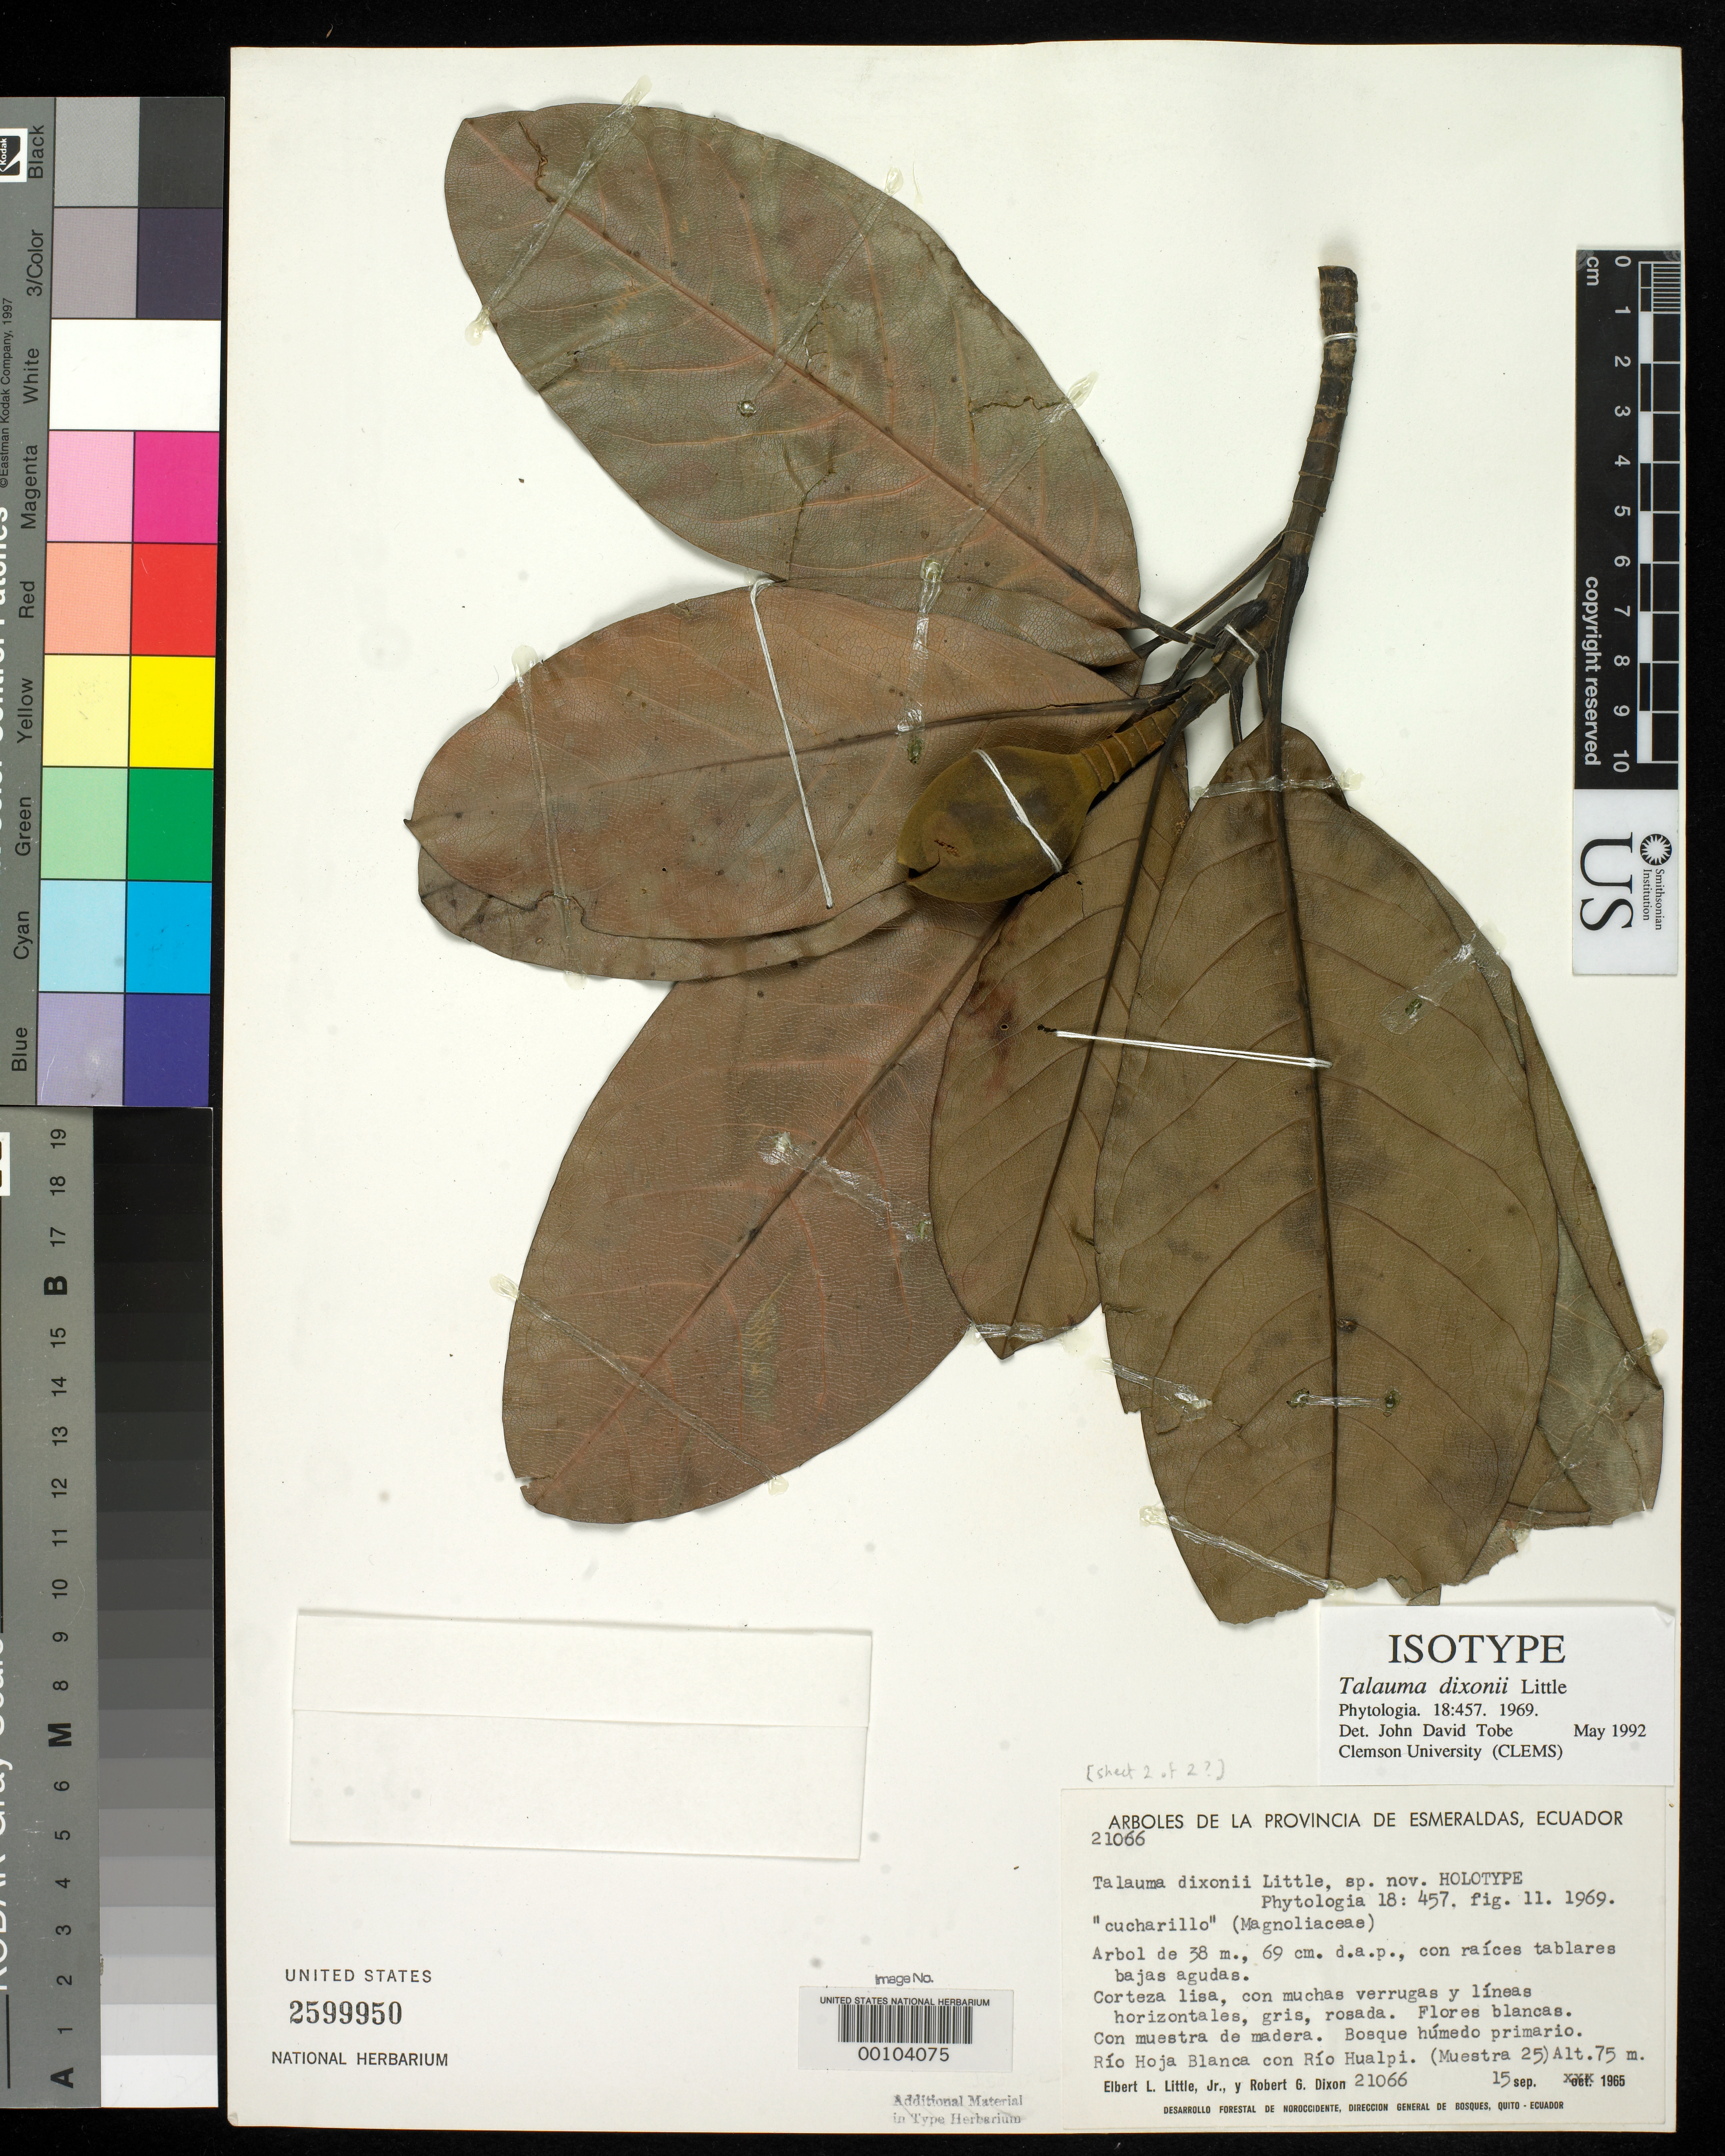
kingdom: Plantae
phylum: Tracheophyta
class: Magnoliopsida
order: Magnoliales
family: Magnoliaceae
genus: Talauma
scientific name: Talauma dixonii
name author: Little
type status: Holotype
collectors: E. L. Little & R. G. Dixon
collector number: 21066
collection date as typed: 15 Sep 1965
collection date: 1965-09-15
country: Ecuador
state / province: Esmeraldas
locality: Junction of Rio Hoja Blanca and Rio Hualpi.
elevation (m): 75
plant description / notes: Annotated as "ISOTYPE" by J.D. Tobe (1992) but originally labeled by E.L. Little as "holotype" [in addition to US 299948] and probably to be considered sheet 2 of holotype mounted on 2 sheets. Protologue cites "holotype" at US but without citing sheet number(s) or indicating that it is mounted on 2 sheets. Two additional sheets at US were labeled by Little as "Type collection".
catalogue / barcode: US 2599950